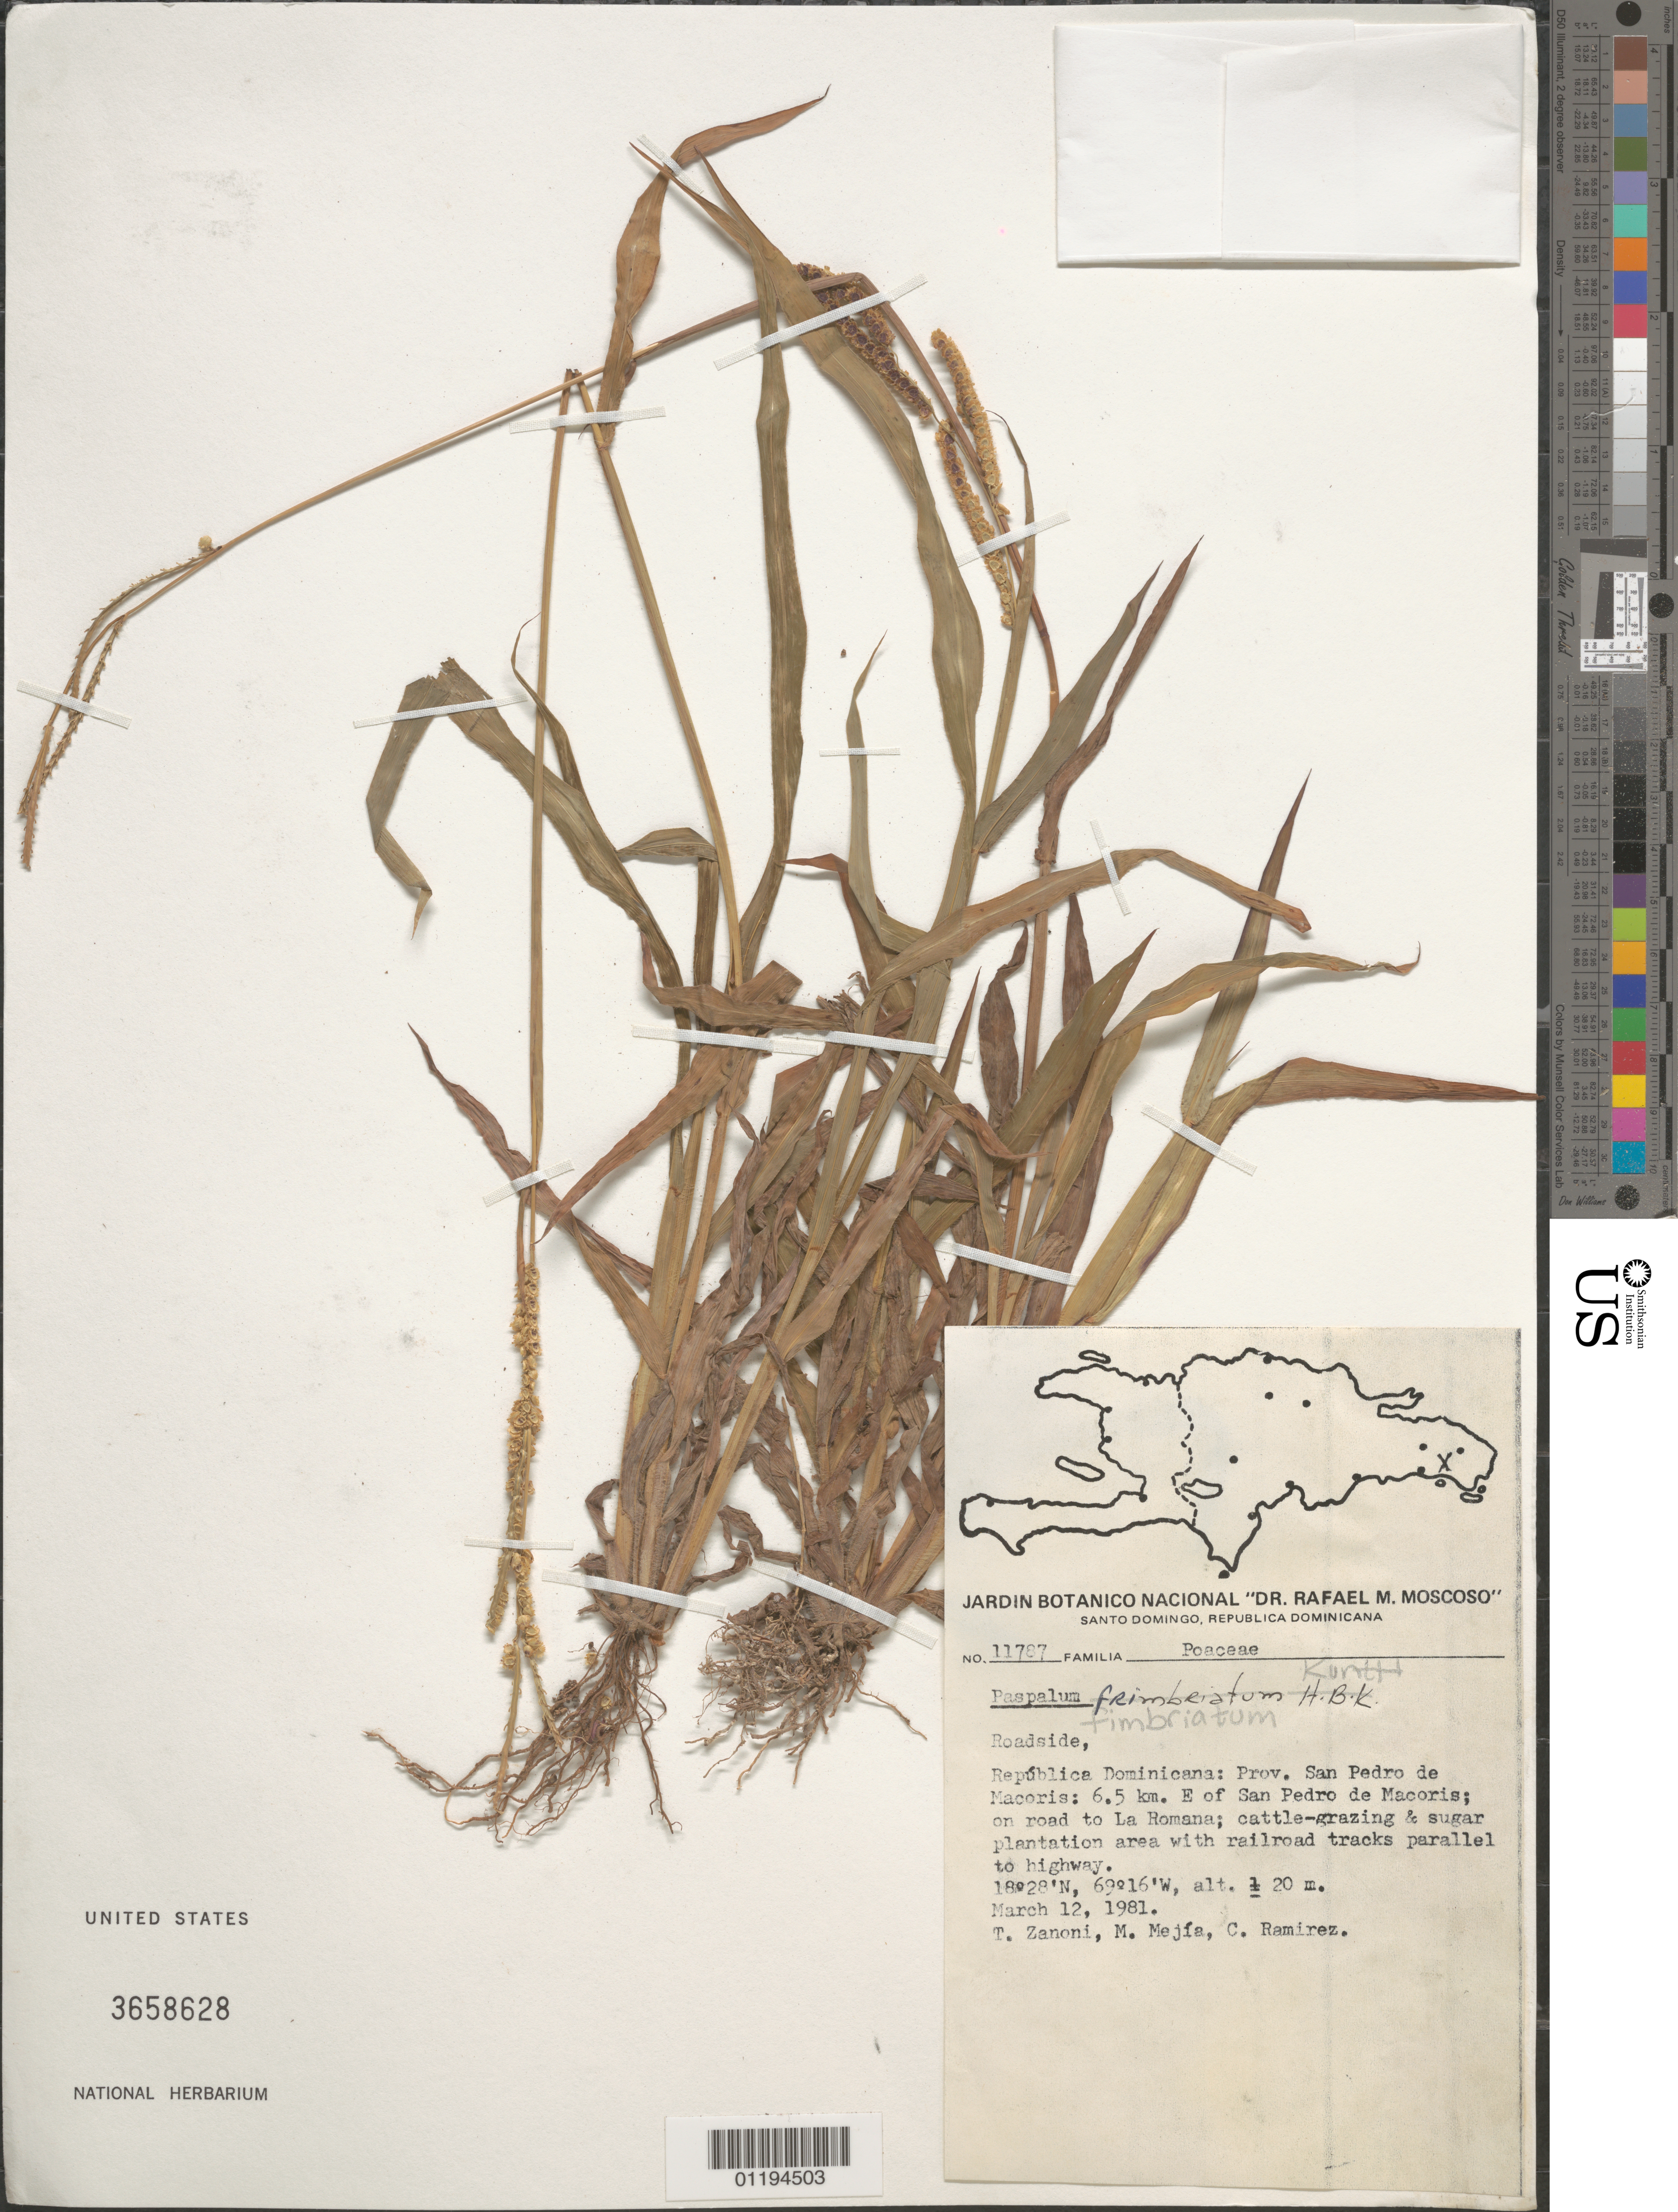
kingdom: Plantae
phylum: Tracheophyta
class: Liliopsida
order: Poales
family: Poaceae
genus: Paspalum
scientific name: Paspalum fimbriatum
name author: Kunth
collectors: T. A. Zanoni, M. Mejia & C. Ramirez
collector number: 11787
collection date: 1981-03-12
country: Dominican Republic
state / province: San Pedro de Macorís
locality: E of San Pedro de Marcoris on road to La Romana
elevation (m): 20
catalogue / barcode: US 3658628